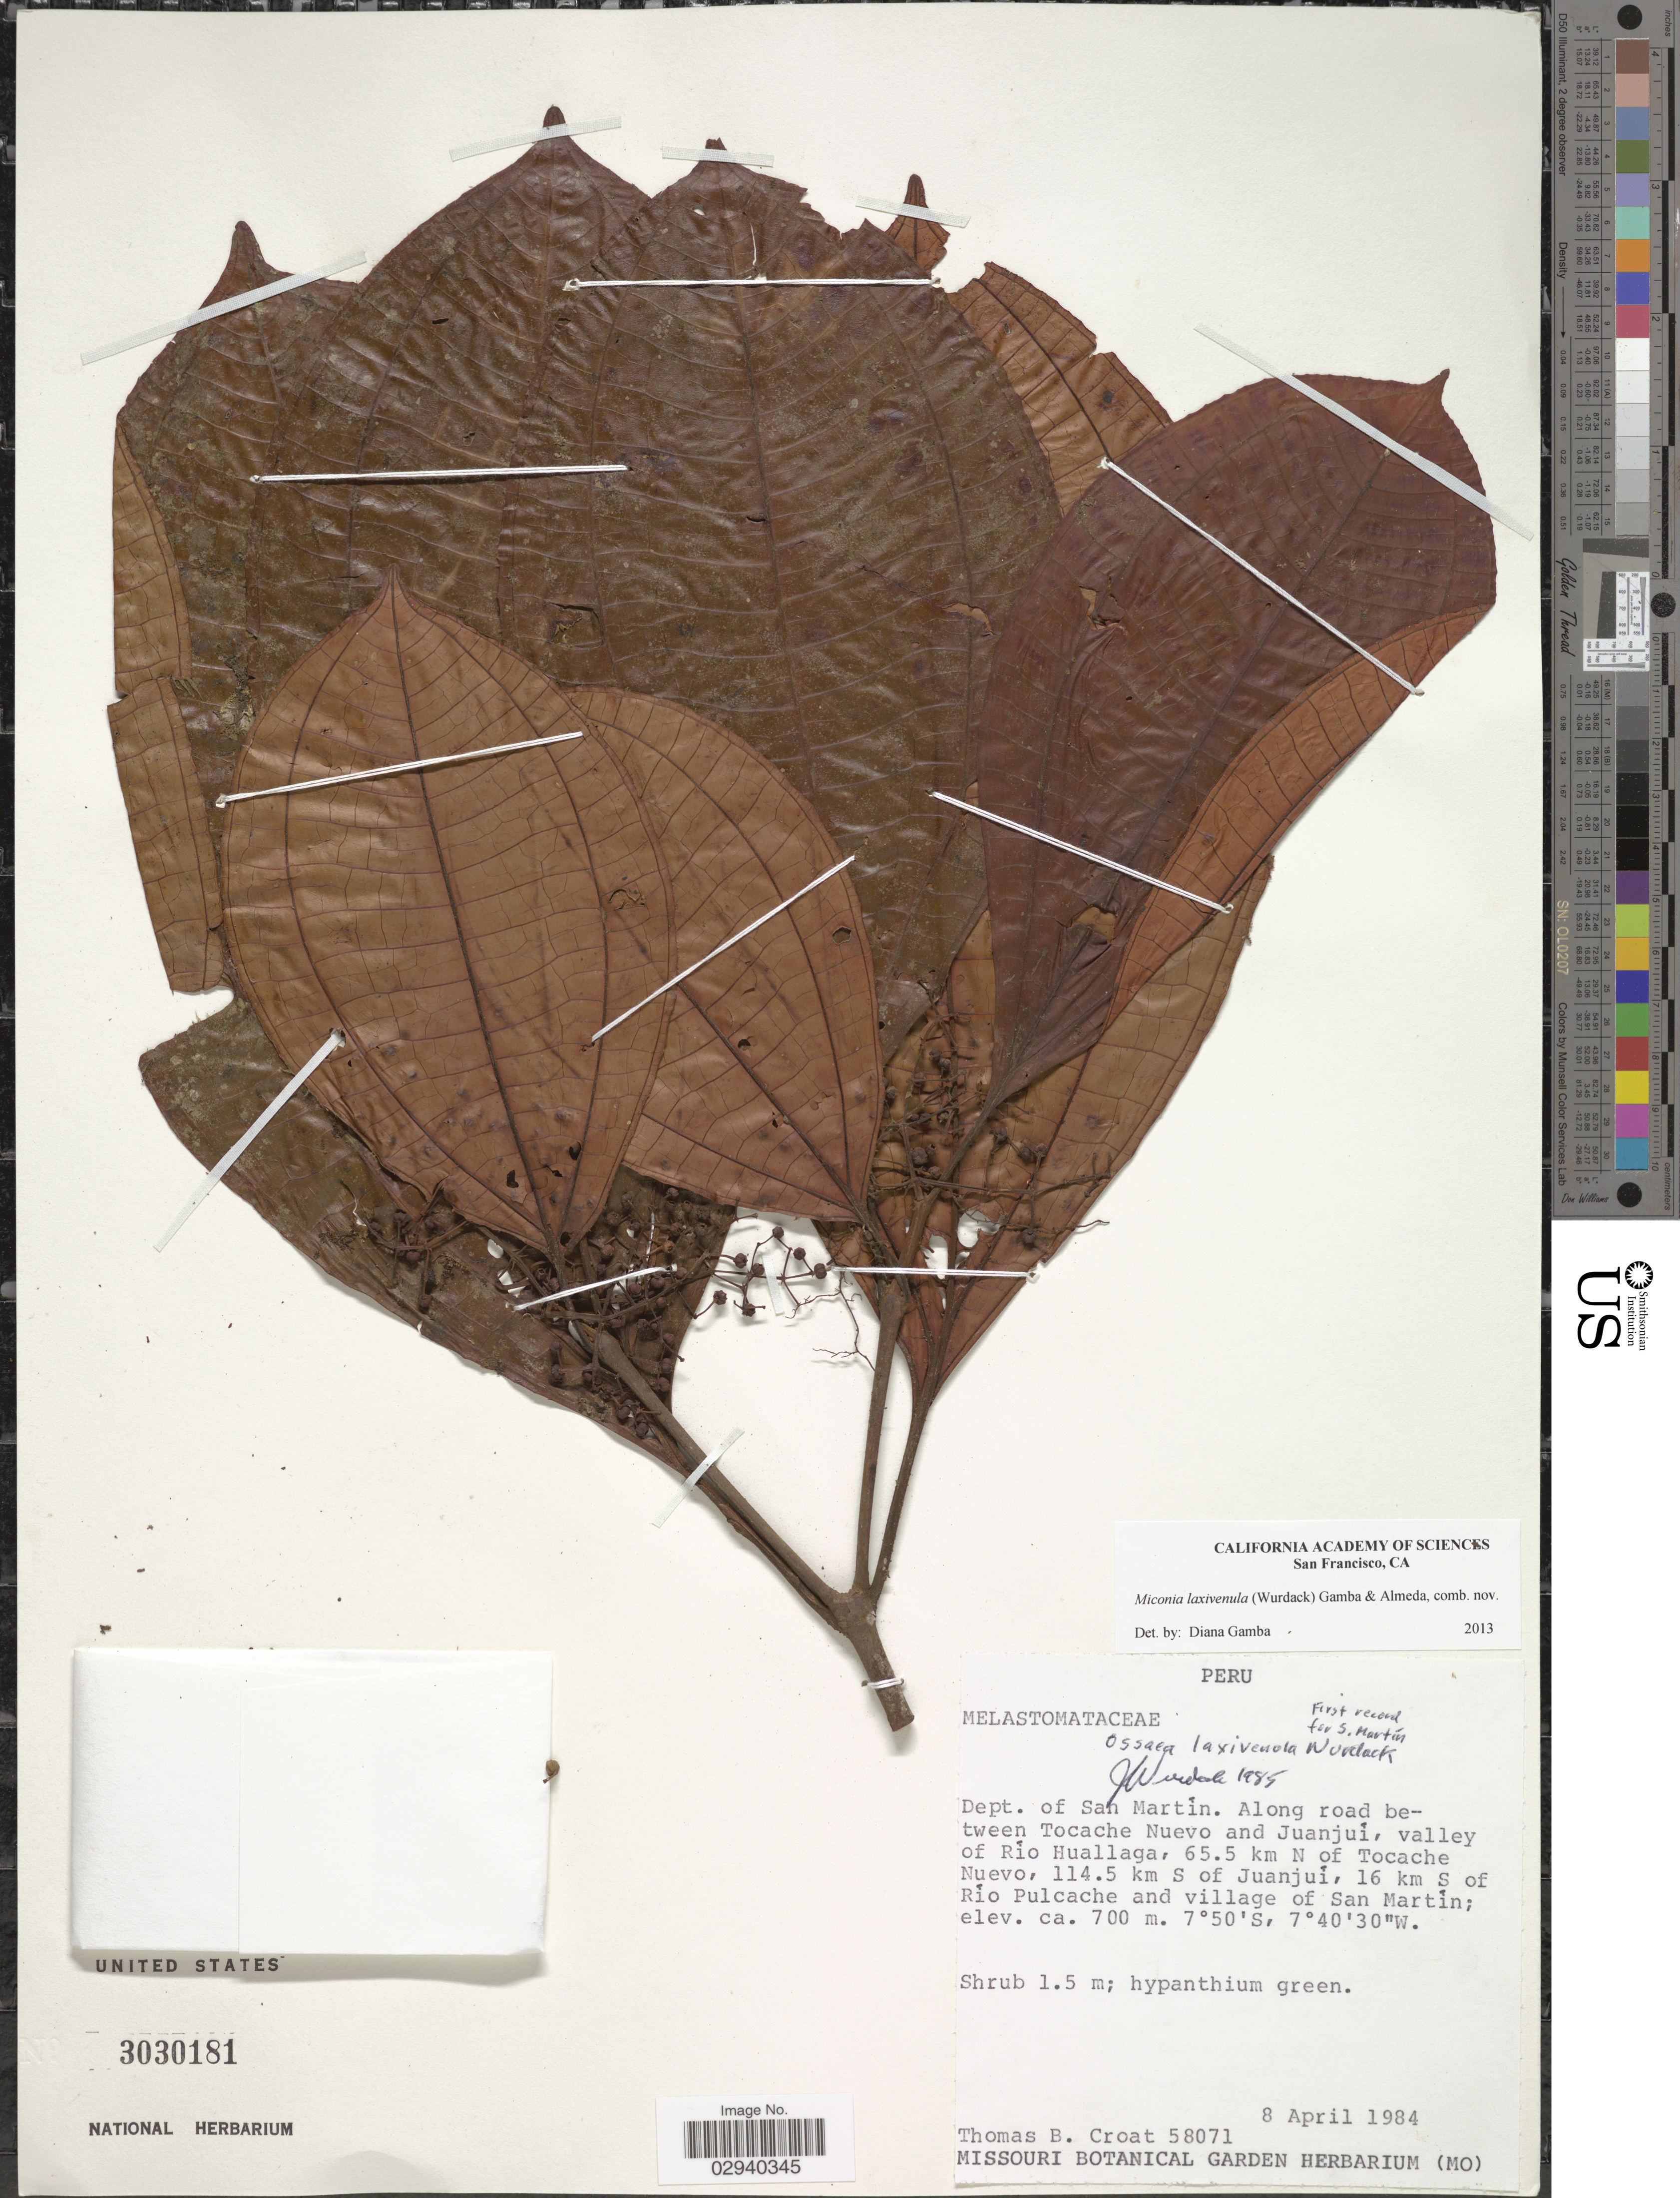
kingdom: Plantae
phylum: Tracheophyta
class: Magnoliopsida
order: Myrtales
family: Melastomataceae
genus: Miconia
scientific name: Miconia laxivenula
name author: (Wurdack) Gamba & Almeda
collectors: T. B. Croat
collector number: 58071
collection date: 1984-04-08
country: Peru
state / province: San Martín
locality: Dept. of San Martín. Along road between Tocache Nuevo and Juanjuí, valley of Río Huallaga, 65.5 km N of Tocache Nuevo, 114.5 km S of Juanjuí, 16 km S of Río Pulcache and village of San Martín.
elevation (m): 700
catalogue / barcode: US 3030181